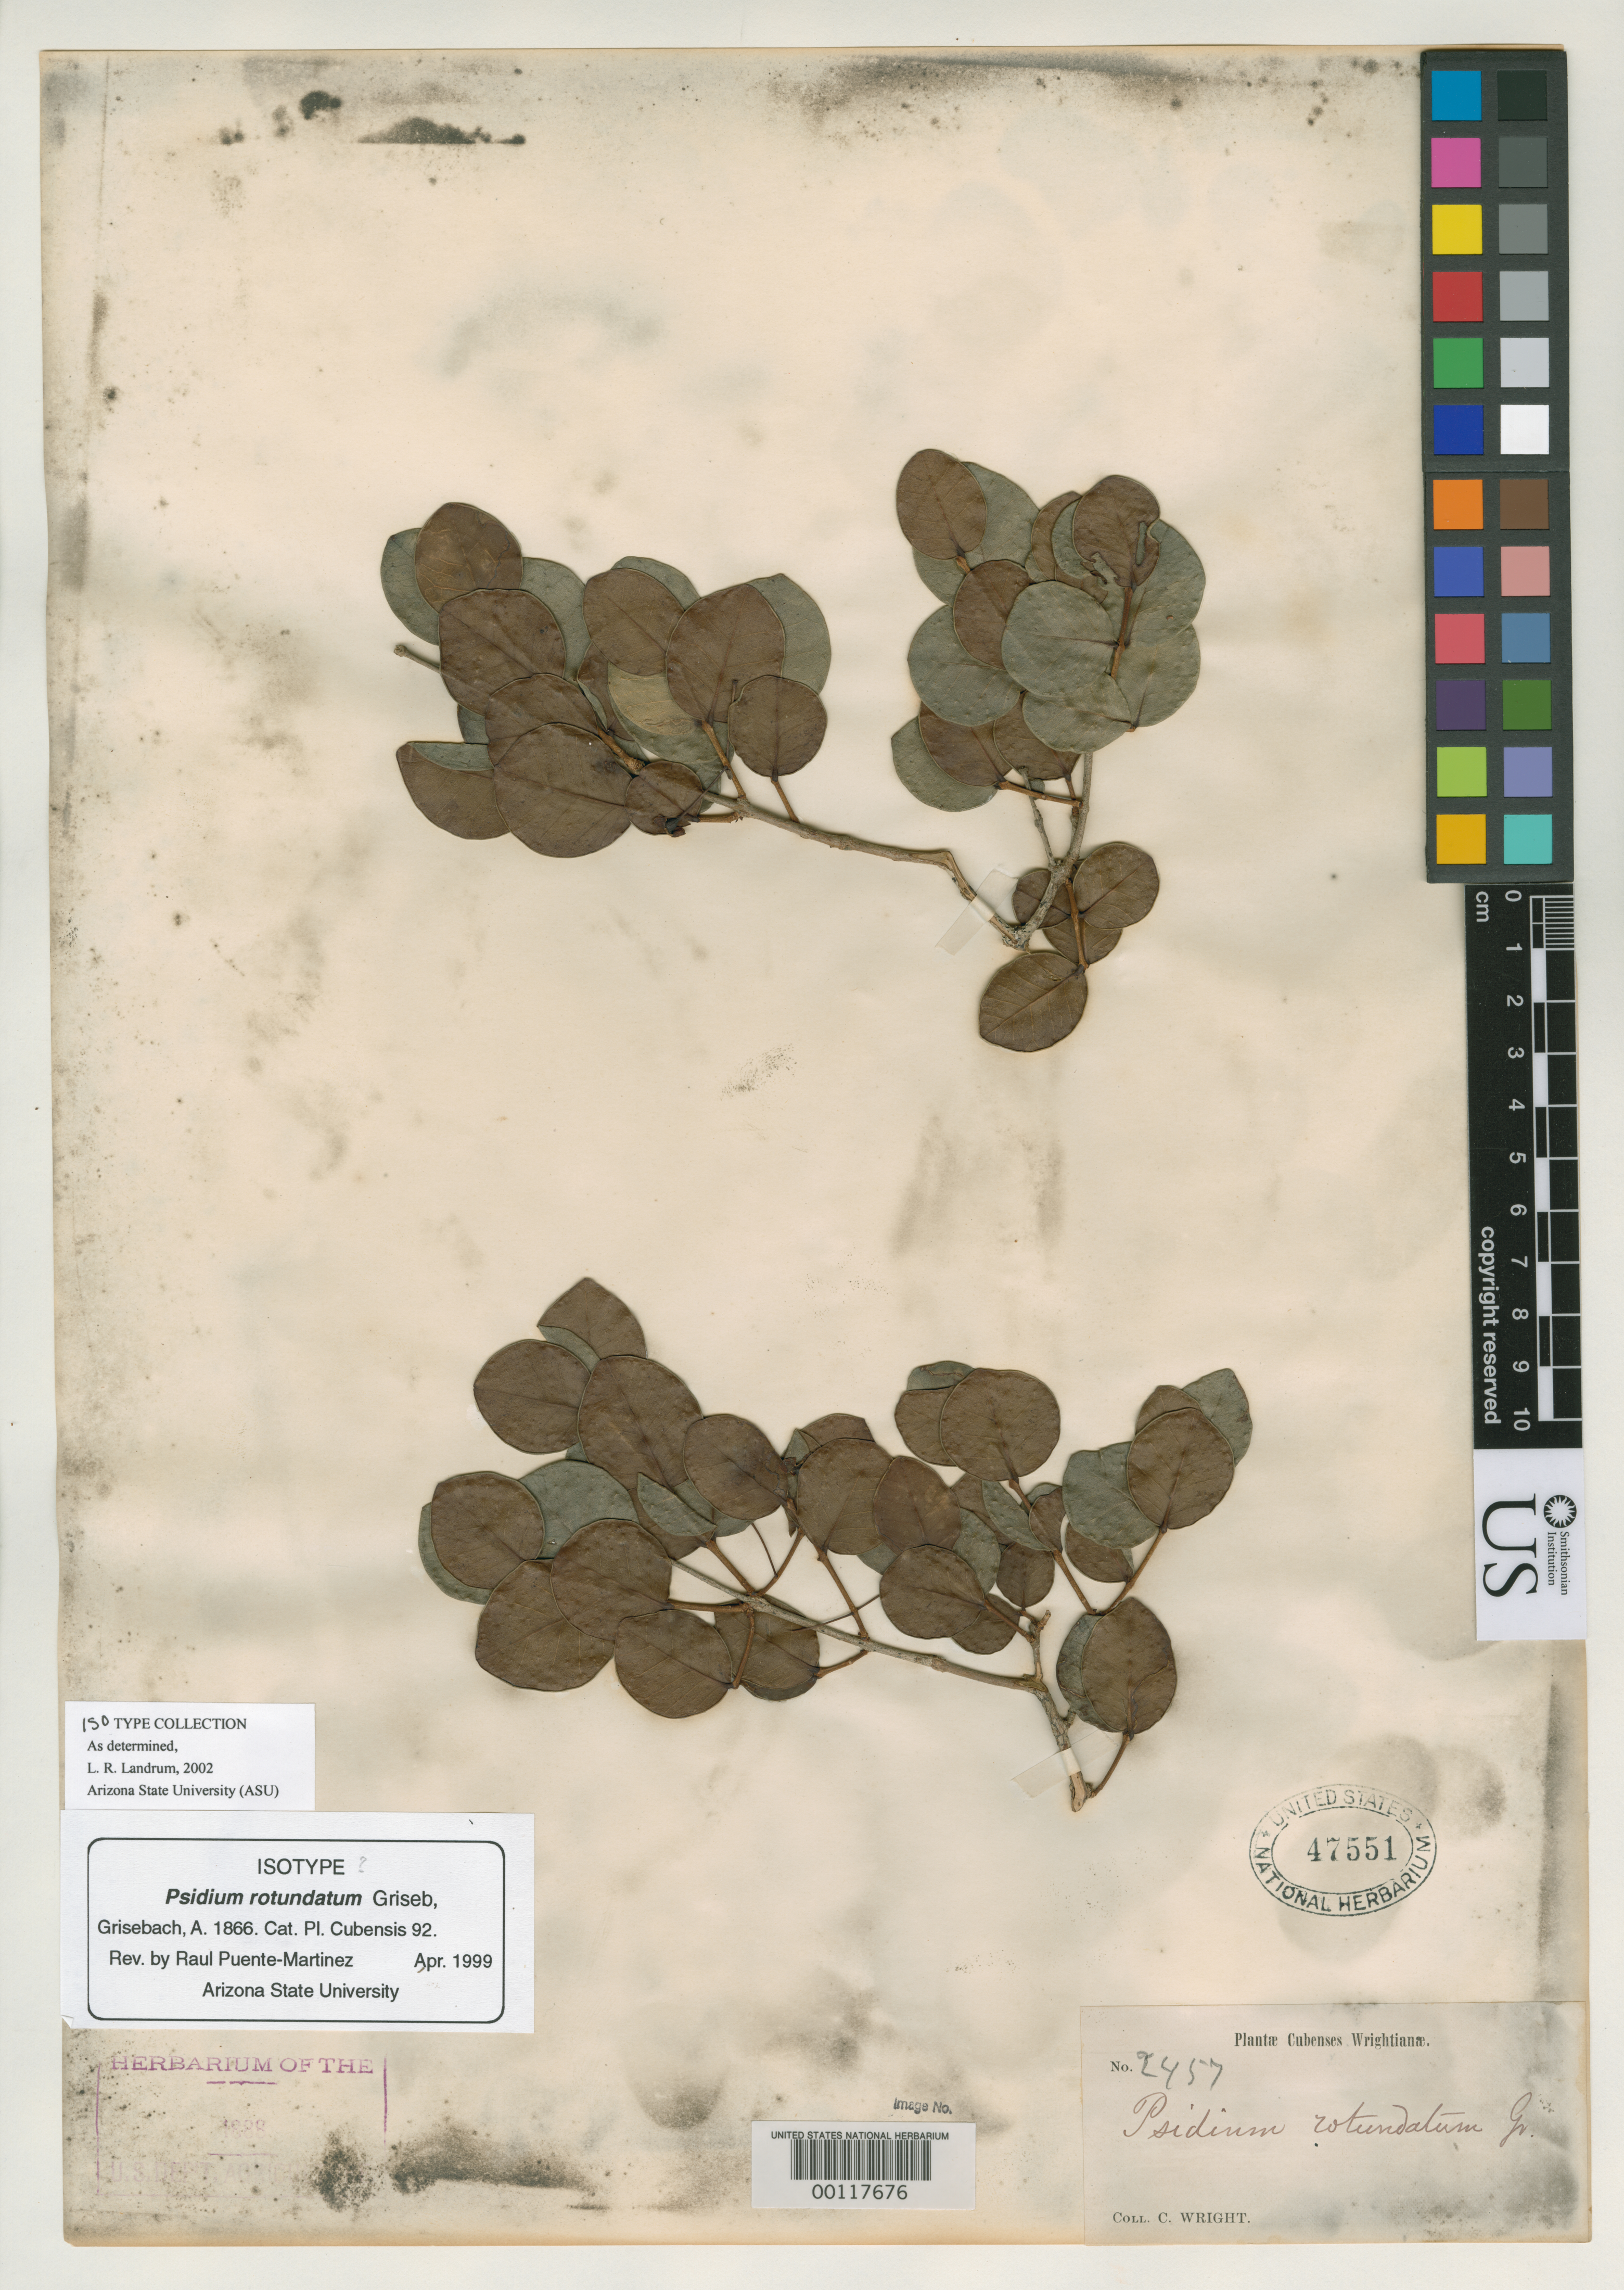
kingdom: Plantae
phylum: Tracheophyta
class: Magnoliopsida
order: Myrtales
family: Myrtaceae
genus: Psidium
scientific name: Psidium rotundatum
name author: Griseb.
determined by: Landrum, L. R.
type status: Isotype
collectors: C. Wright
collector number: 2457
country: Cuba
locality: Specimen without locality. [Protologue: Near Toscano, Manglares.]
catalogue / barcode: US 47551